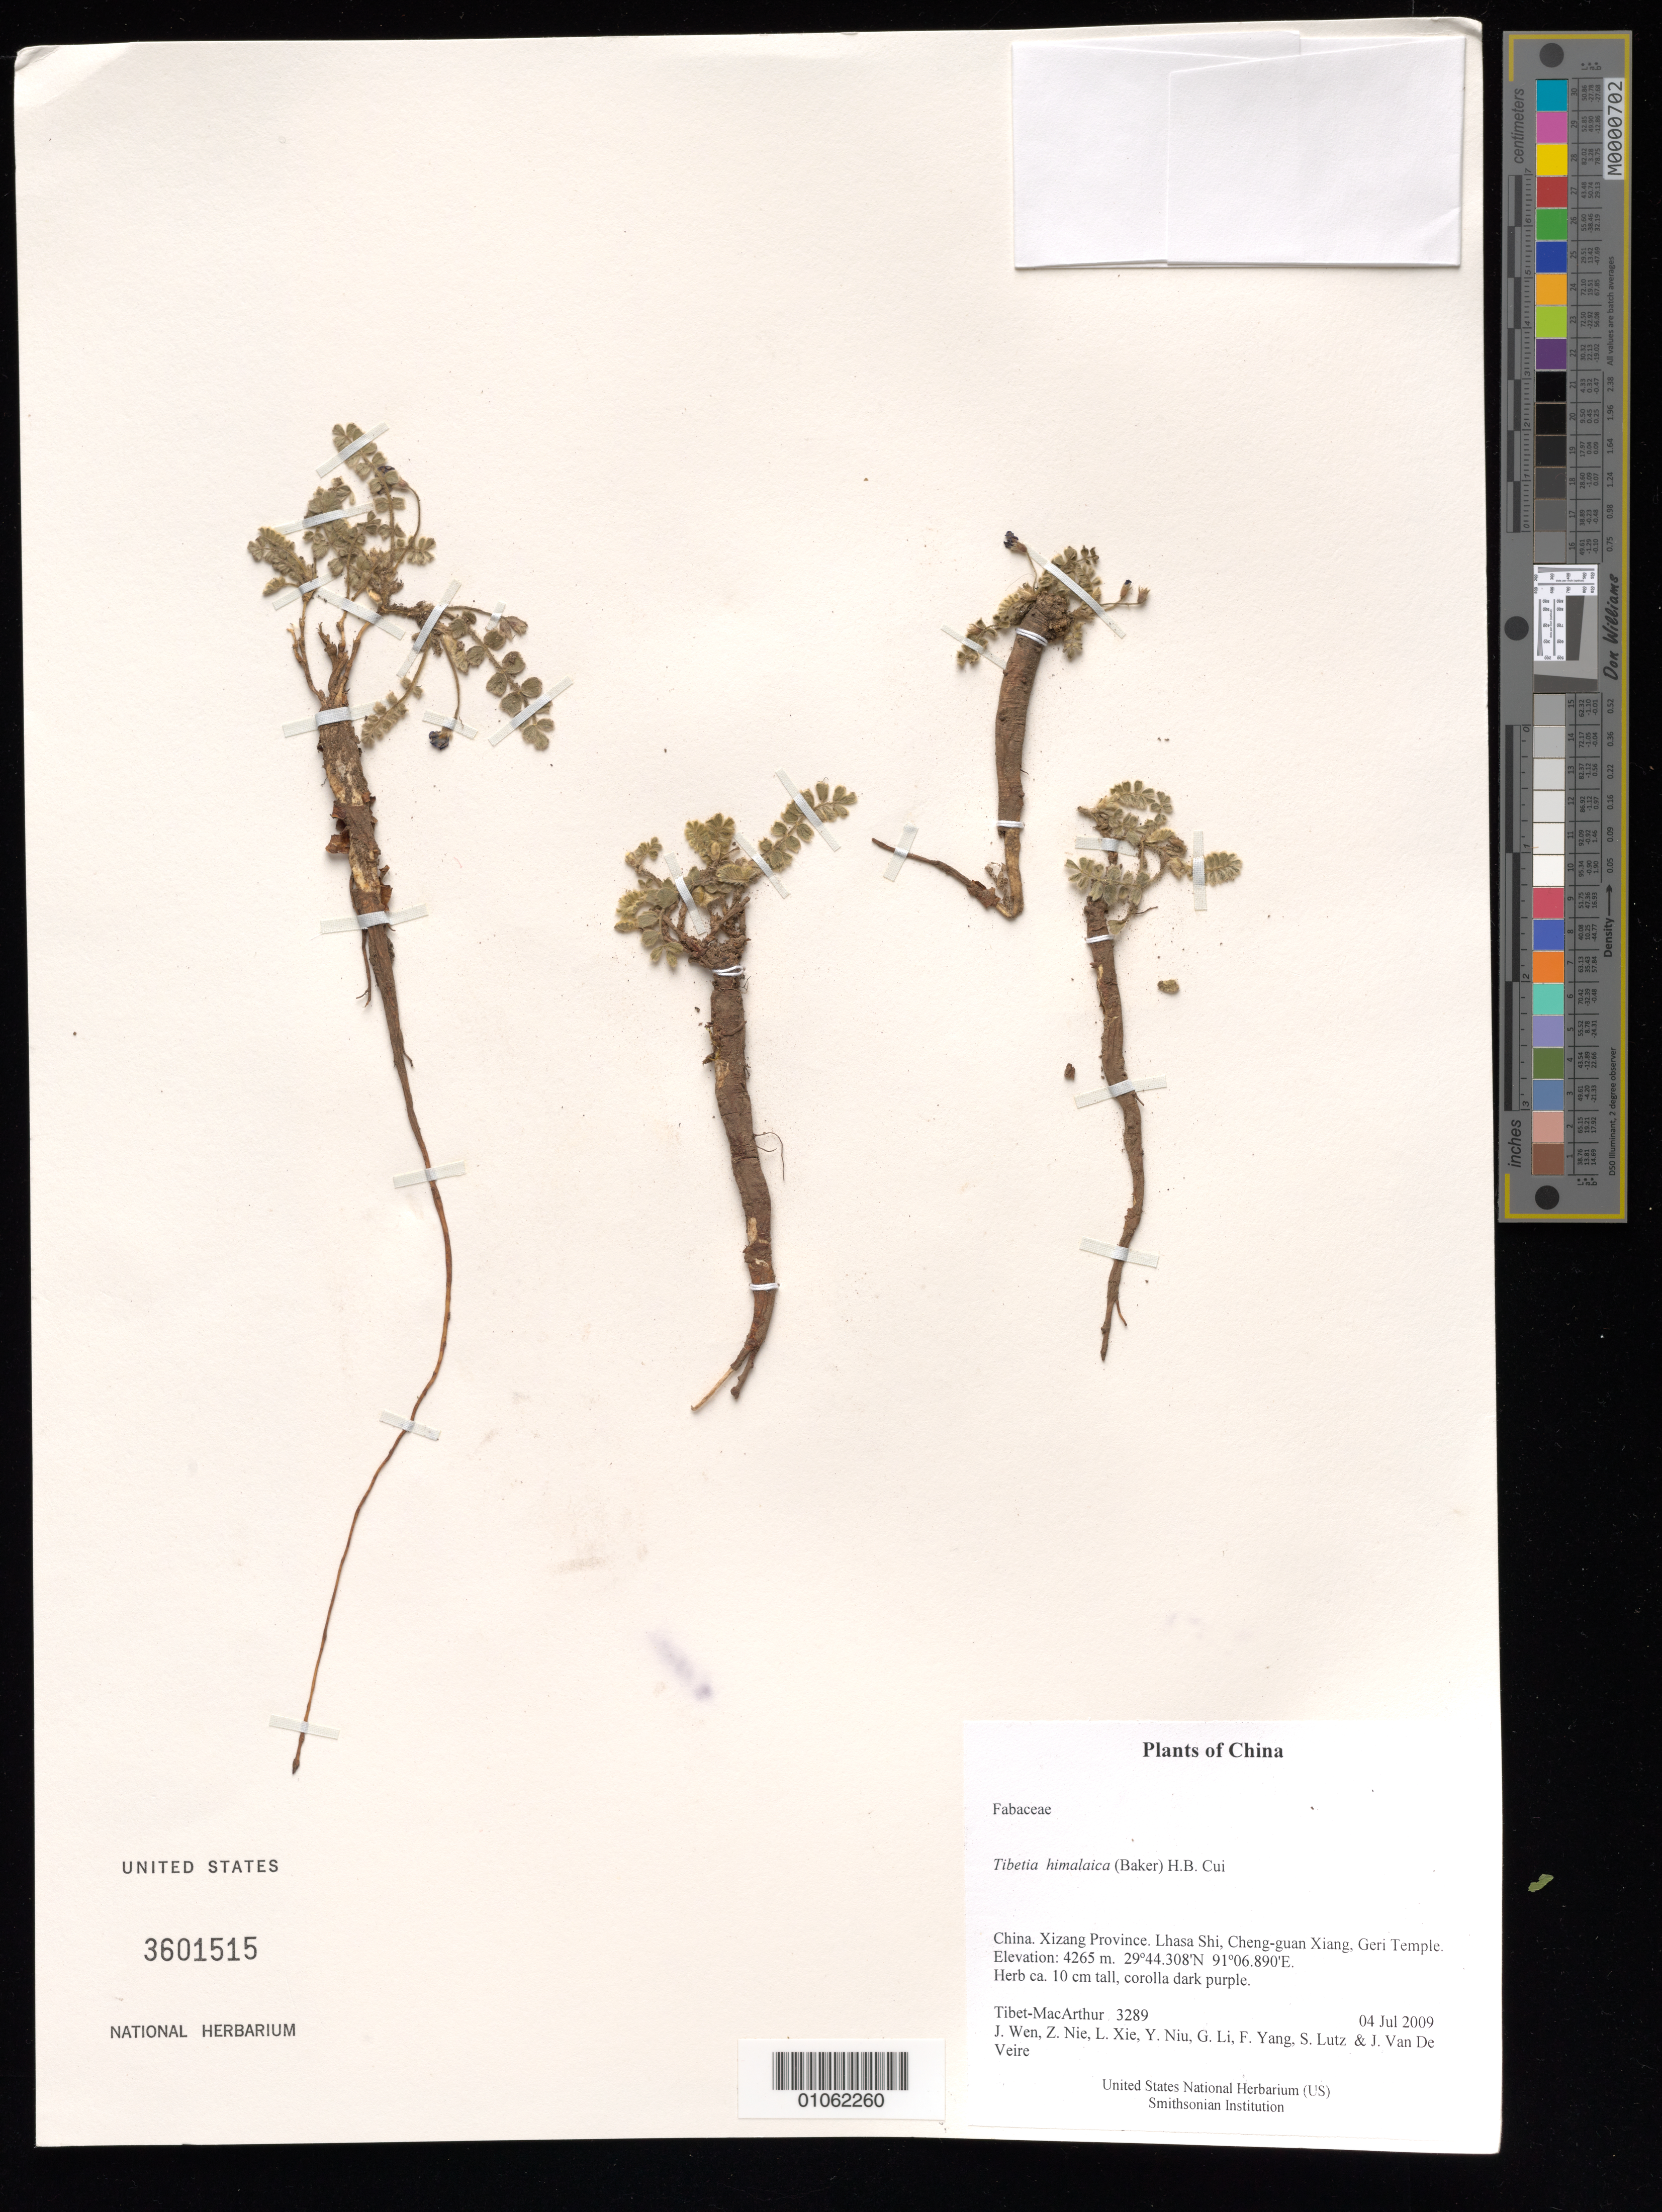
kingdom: Plantae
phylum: Tracheophyta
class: Magnoliopsida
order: Fabales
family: Fabaceae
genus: Tibetia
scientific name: Tibetia himalaica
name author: (Baker) H.B. Cui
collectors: Tibet-MacArthur, J. Wen, Z. Nie, L. Xie, Y. Niu, G. Li, F. Yang, S. Lutz & J. Van De Veire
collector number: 3289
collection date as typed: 04 Jul 2009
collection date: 2009-07-04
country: China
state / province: Xizang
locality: Lhasa Shi, Cheng-guan Xiang, Geri Temple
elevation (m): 4265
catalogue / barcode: US 3601515